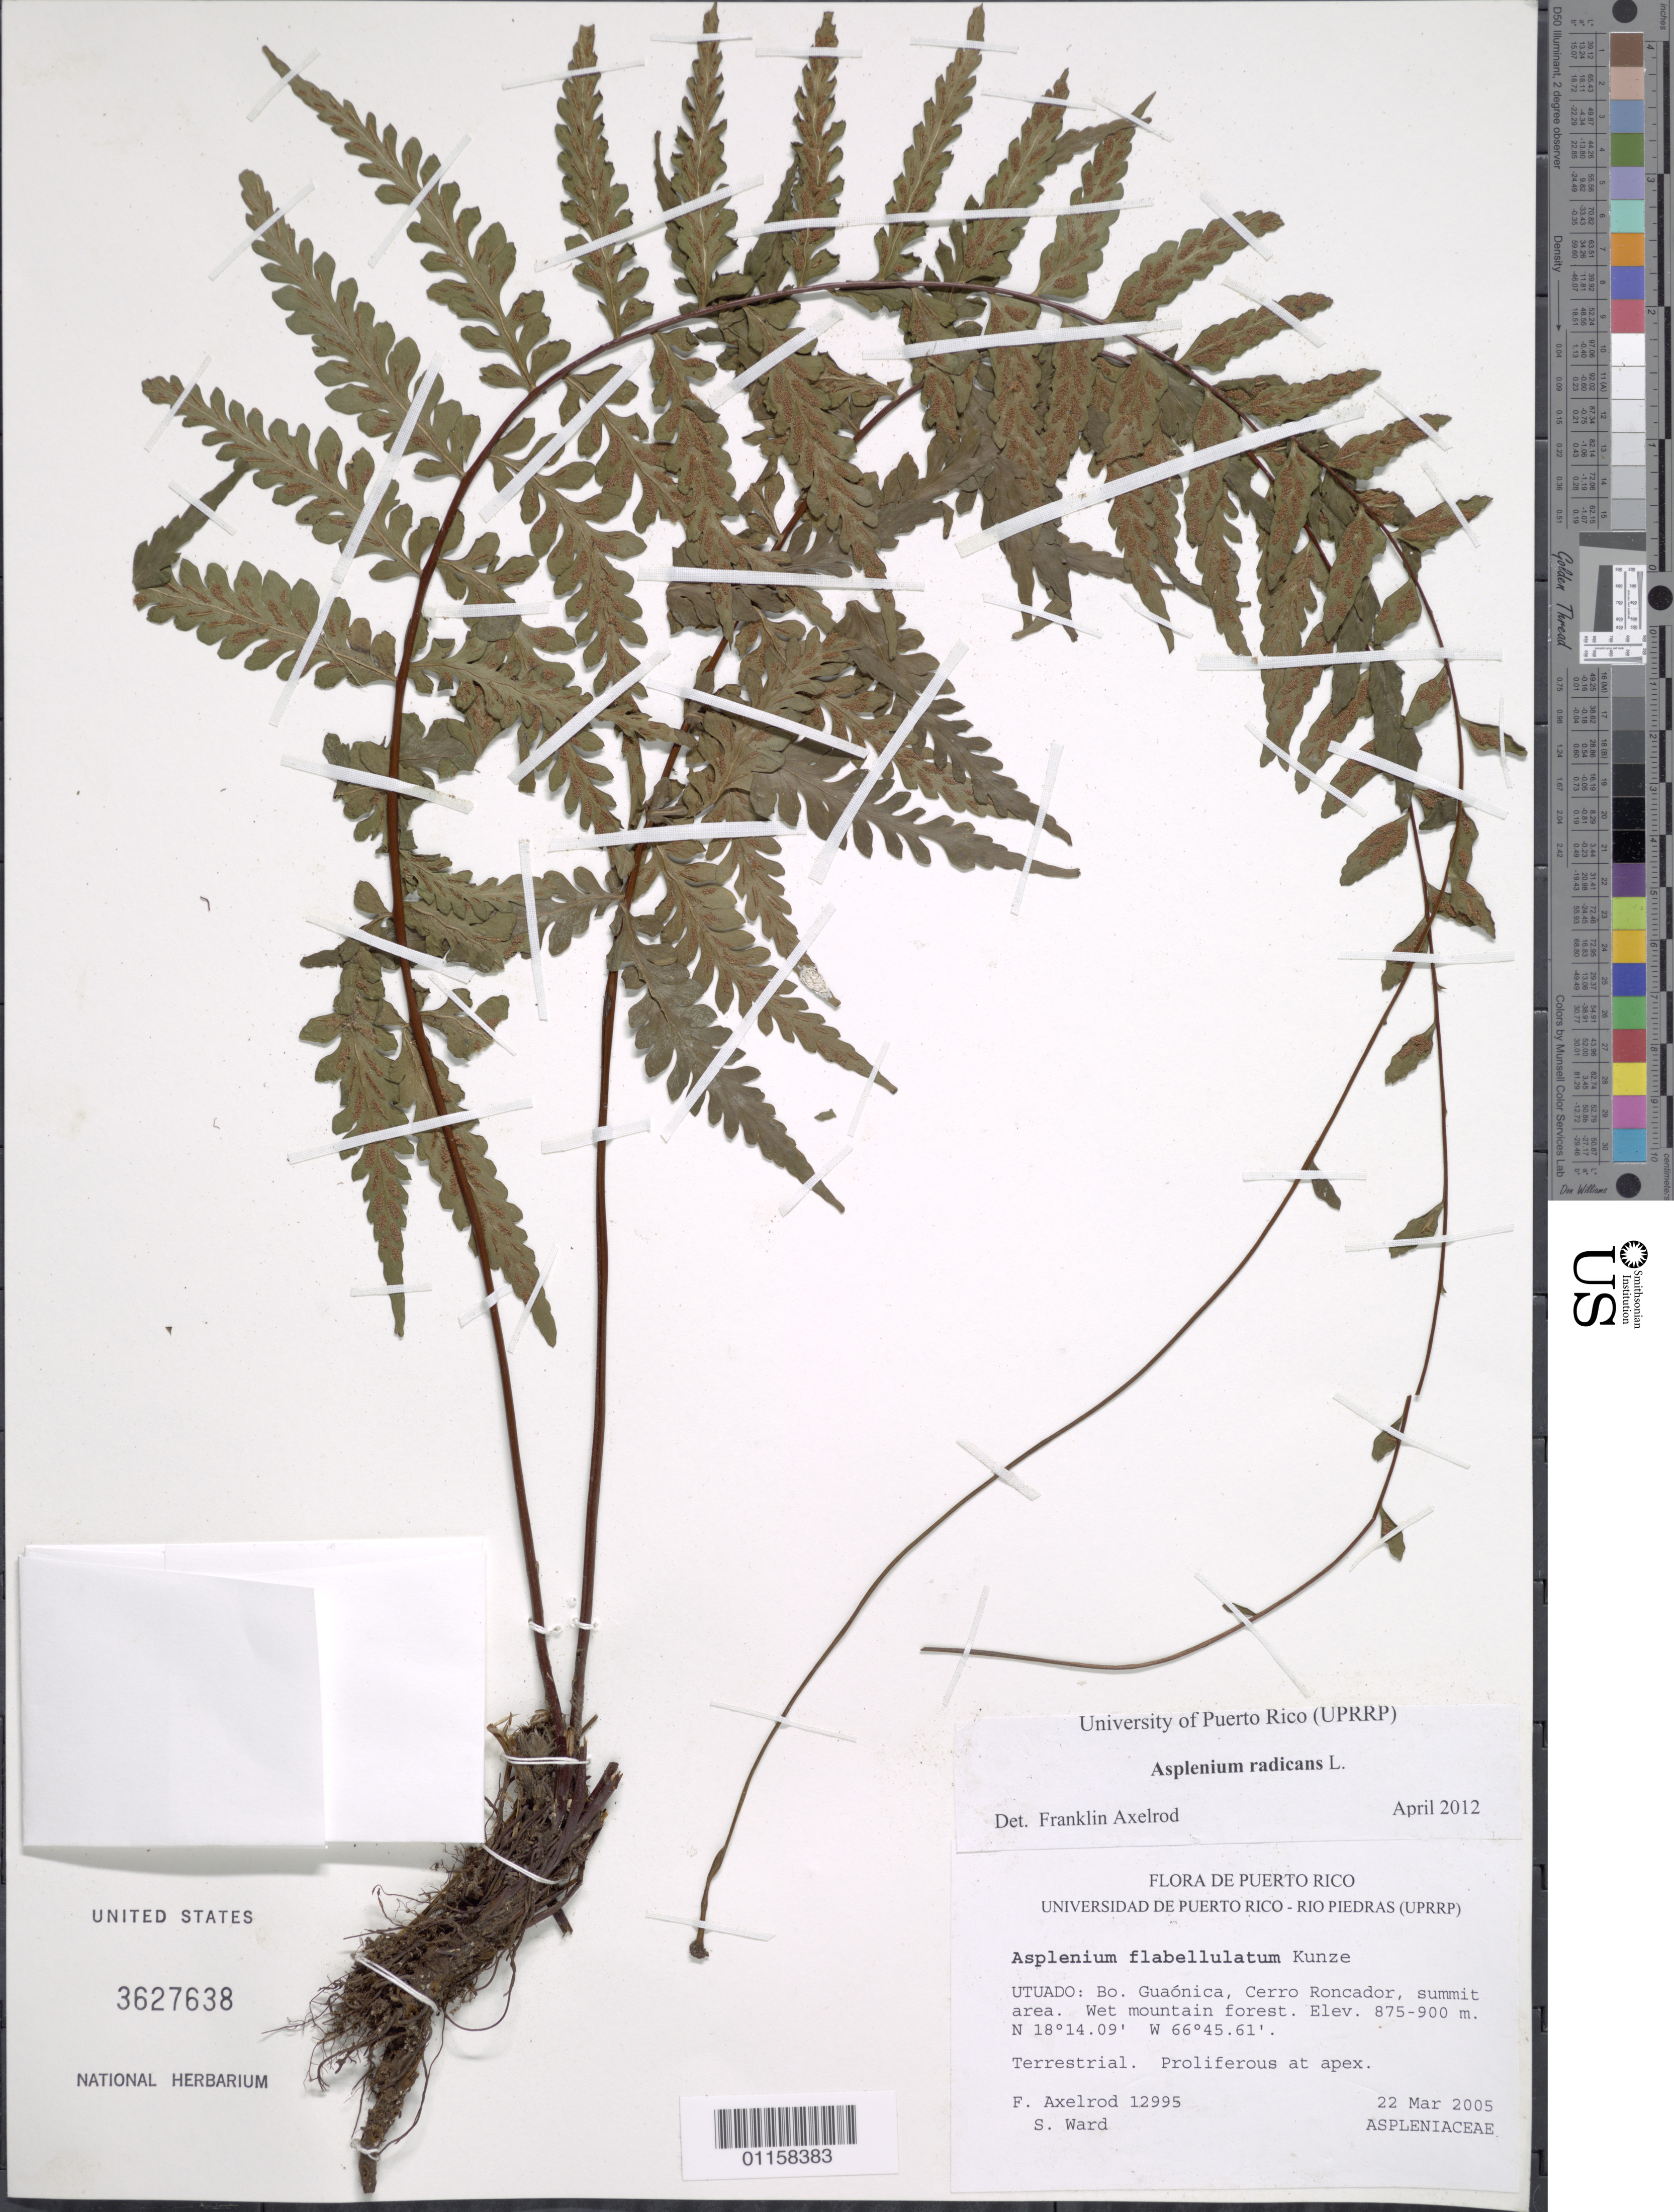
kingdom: Plantae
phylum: Tracheophyta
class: Polypodiopsida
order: Polypodiales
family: Aspleniaceae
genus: Asplenium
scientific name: Asplenium radicans var. radicans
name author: L.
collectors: F. S. Axelrod & S. Ward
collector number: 12995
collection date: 2005-03-22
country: Puerto Rico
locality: Utuado. Bo. Guaónica, Cerro Roncador, summit area.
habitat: Wet mountain forest.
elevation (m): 875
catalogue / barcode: US 3627638